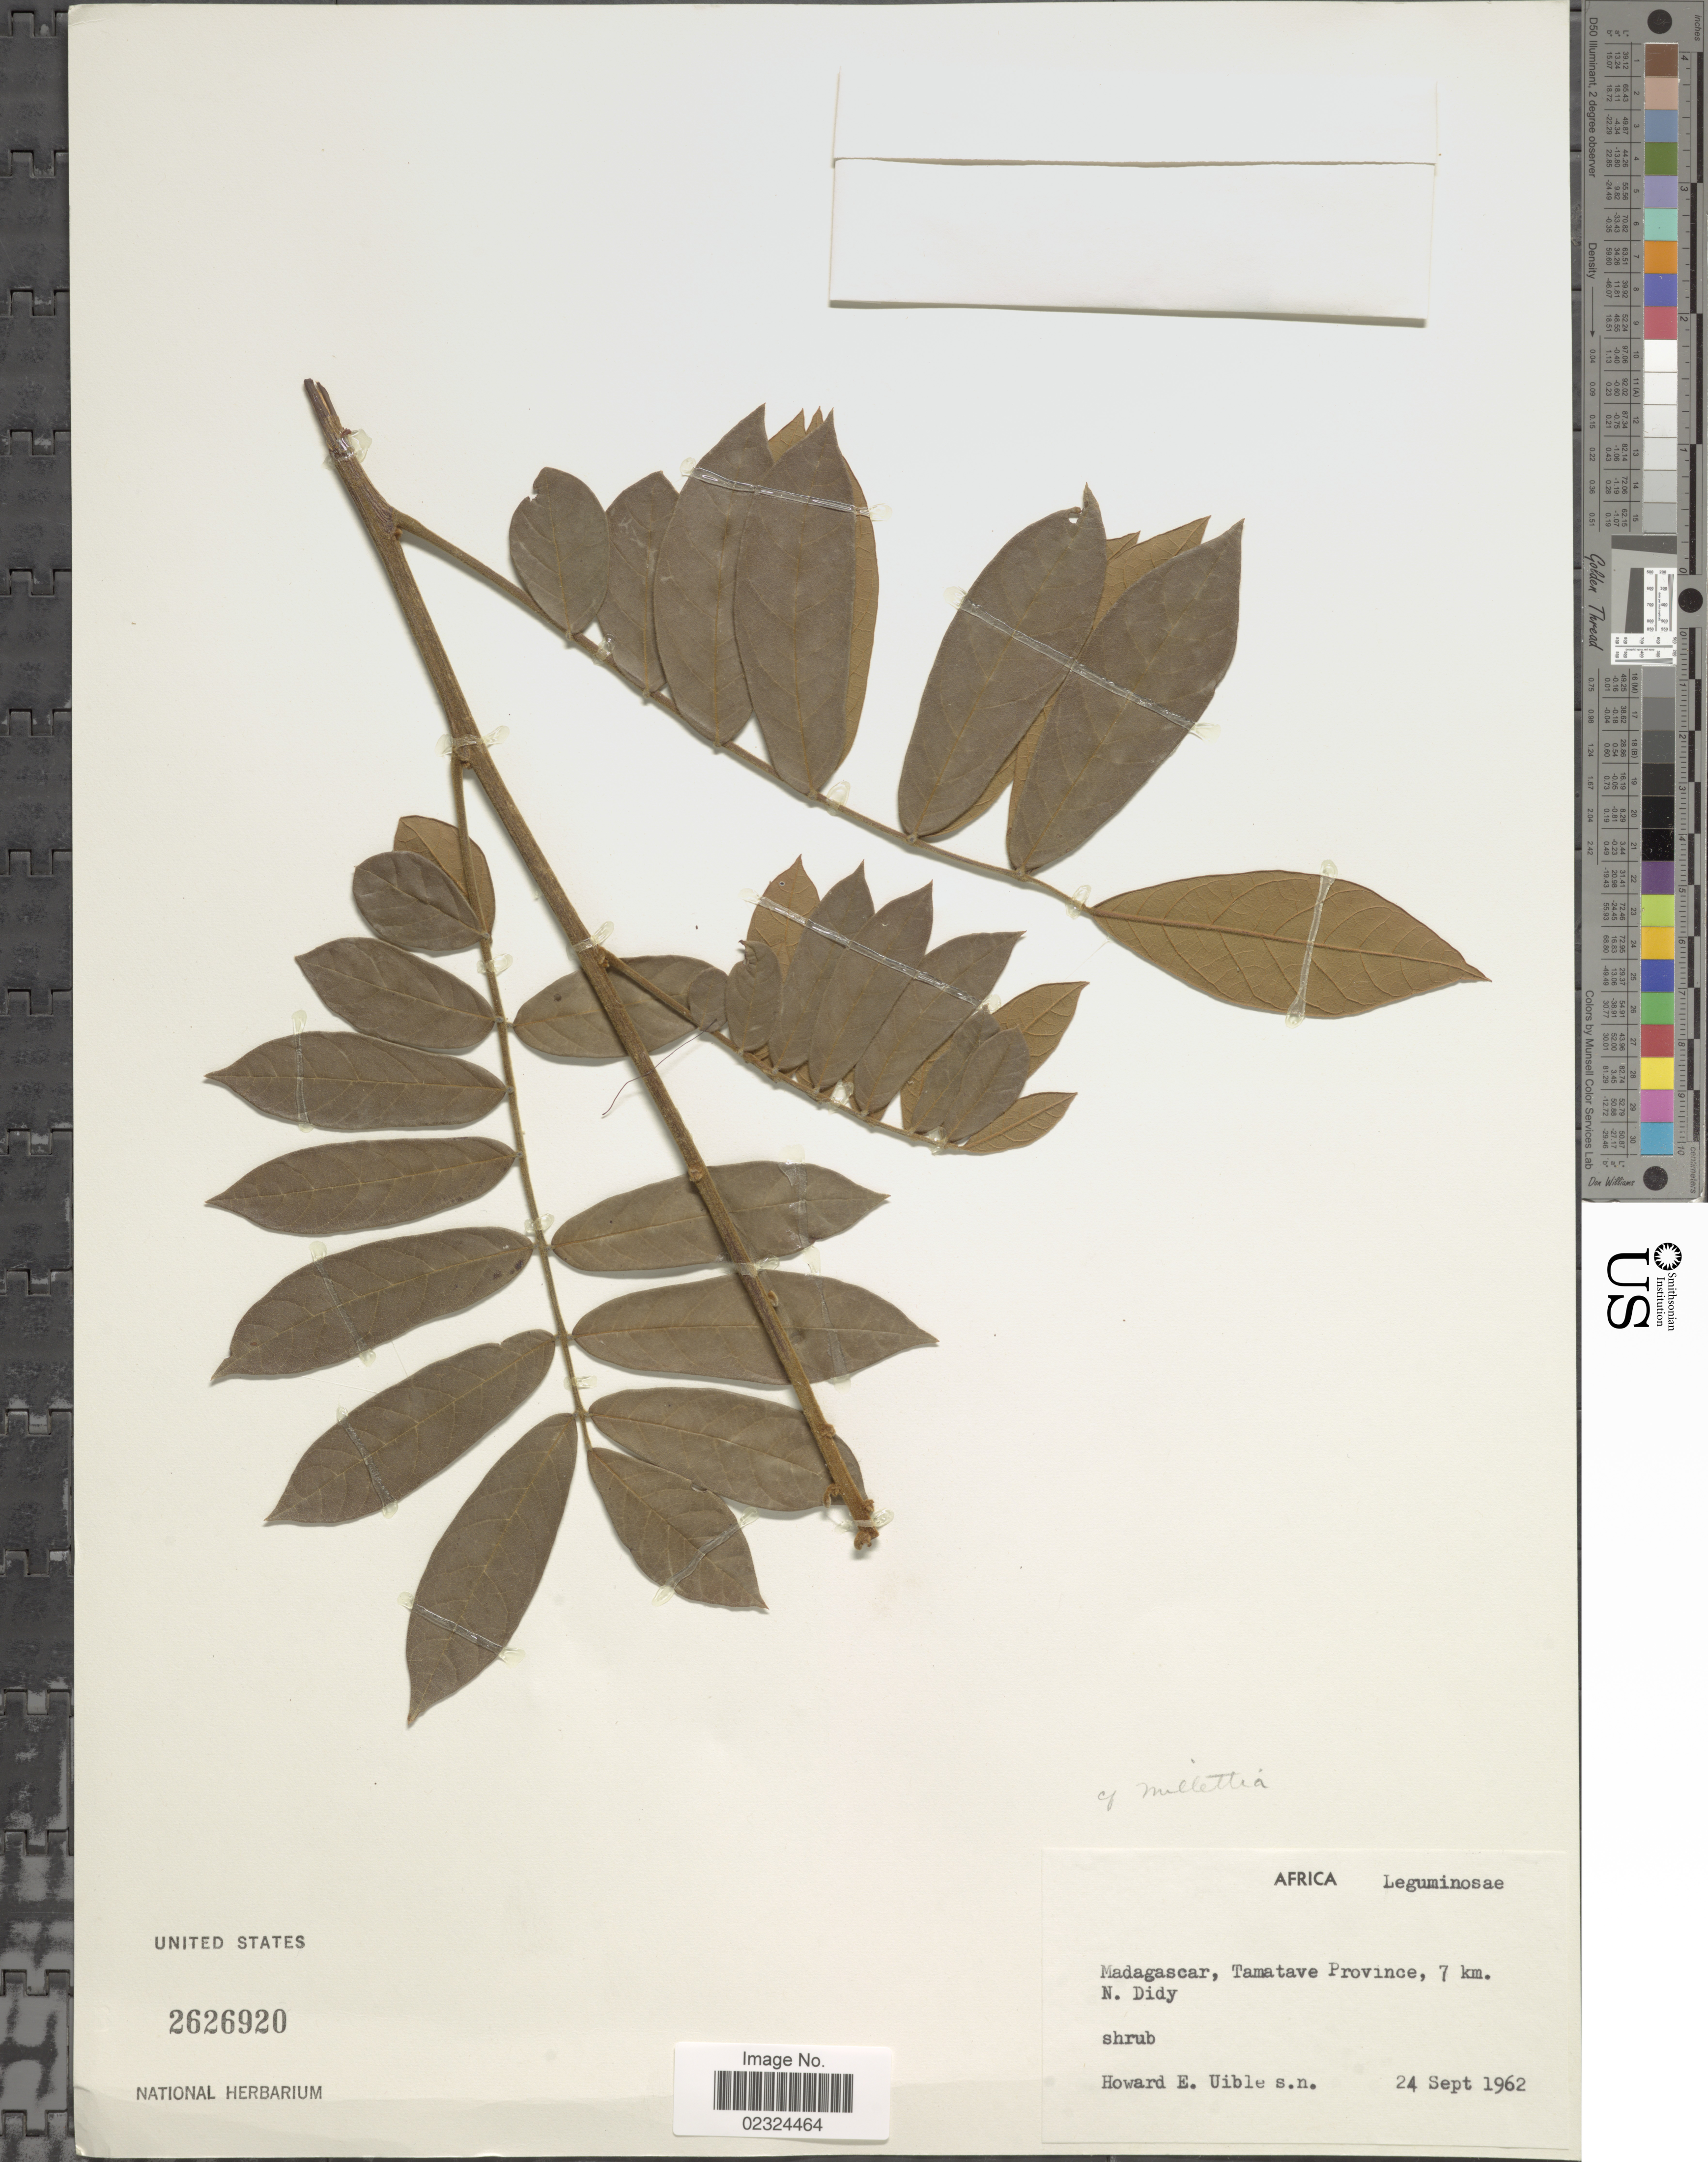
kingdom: Plantae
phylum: Tracheophyta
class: Magnoliopsida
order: Fabales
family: Fabaceae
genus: Millettia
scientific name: Millettia sp.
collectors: H. Uible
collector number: s.n,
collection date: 1962-09-24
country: Madagascar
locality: Tamatave Province, 7 km. N. Didy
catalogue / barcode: US 2626920